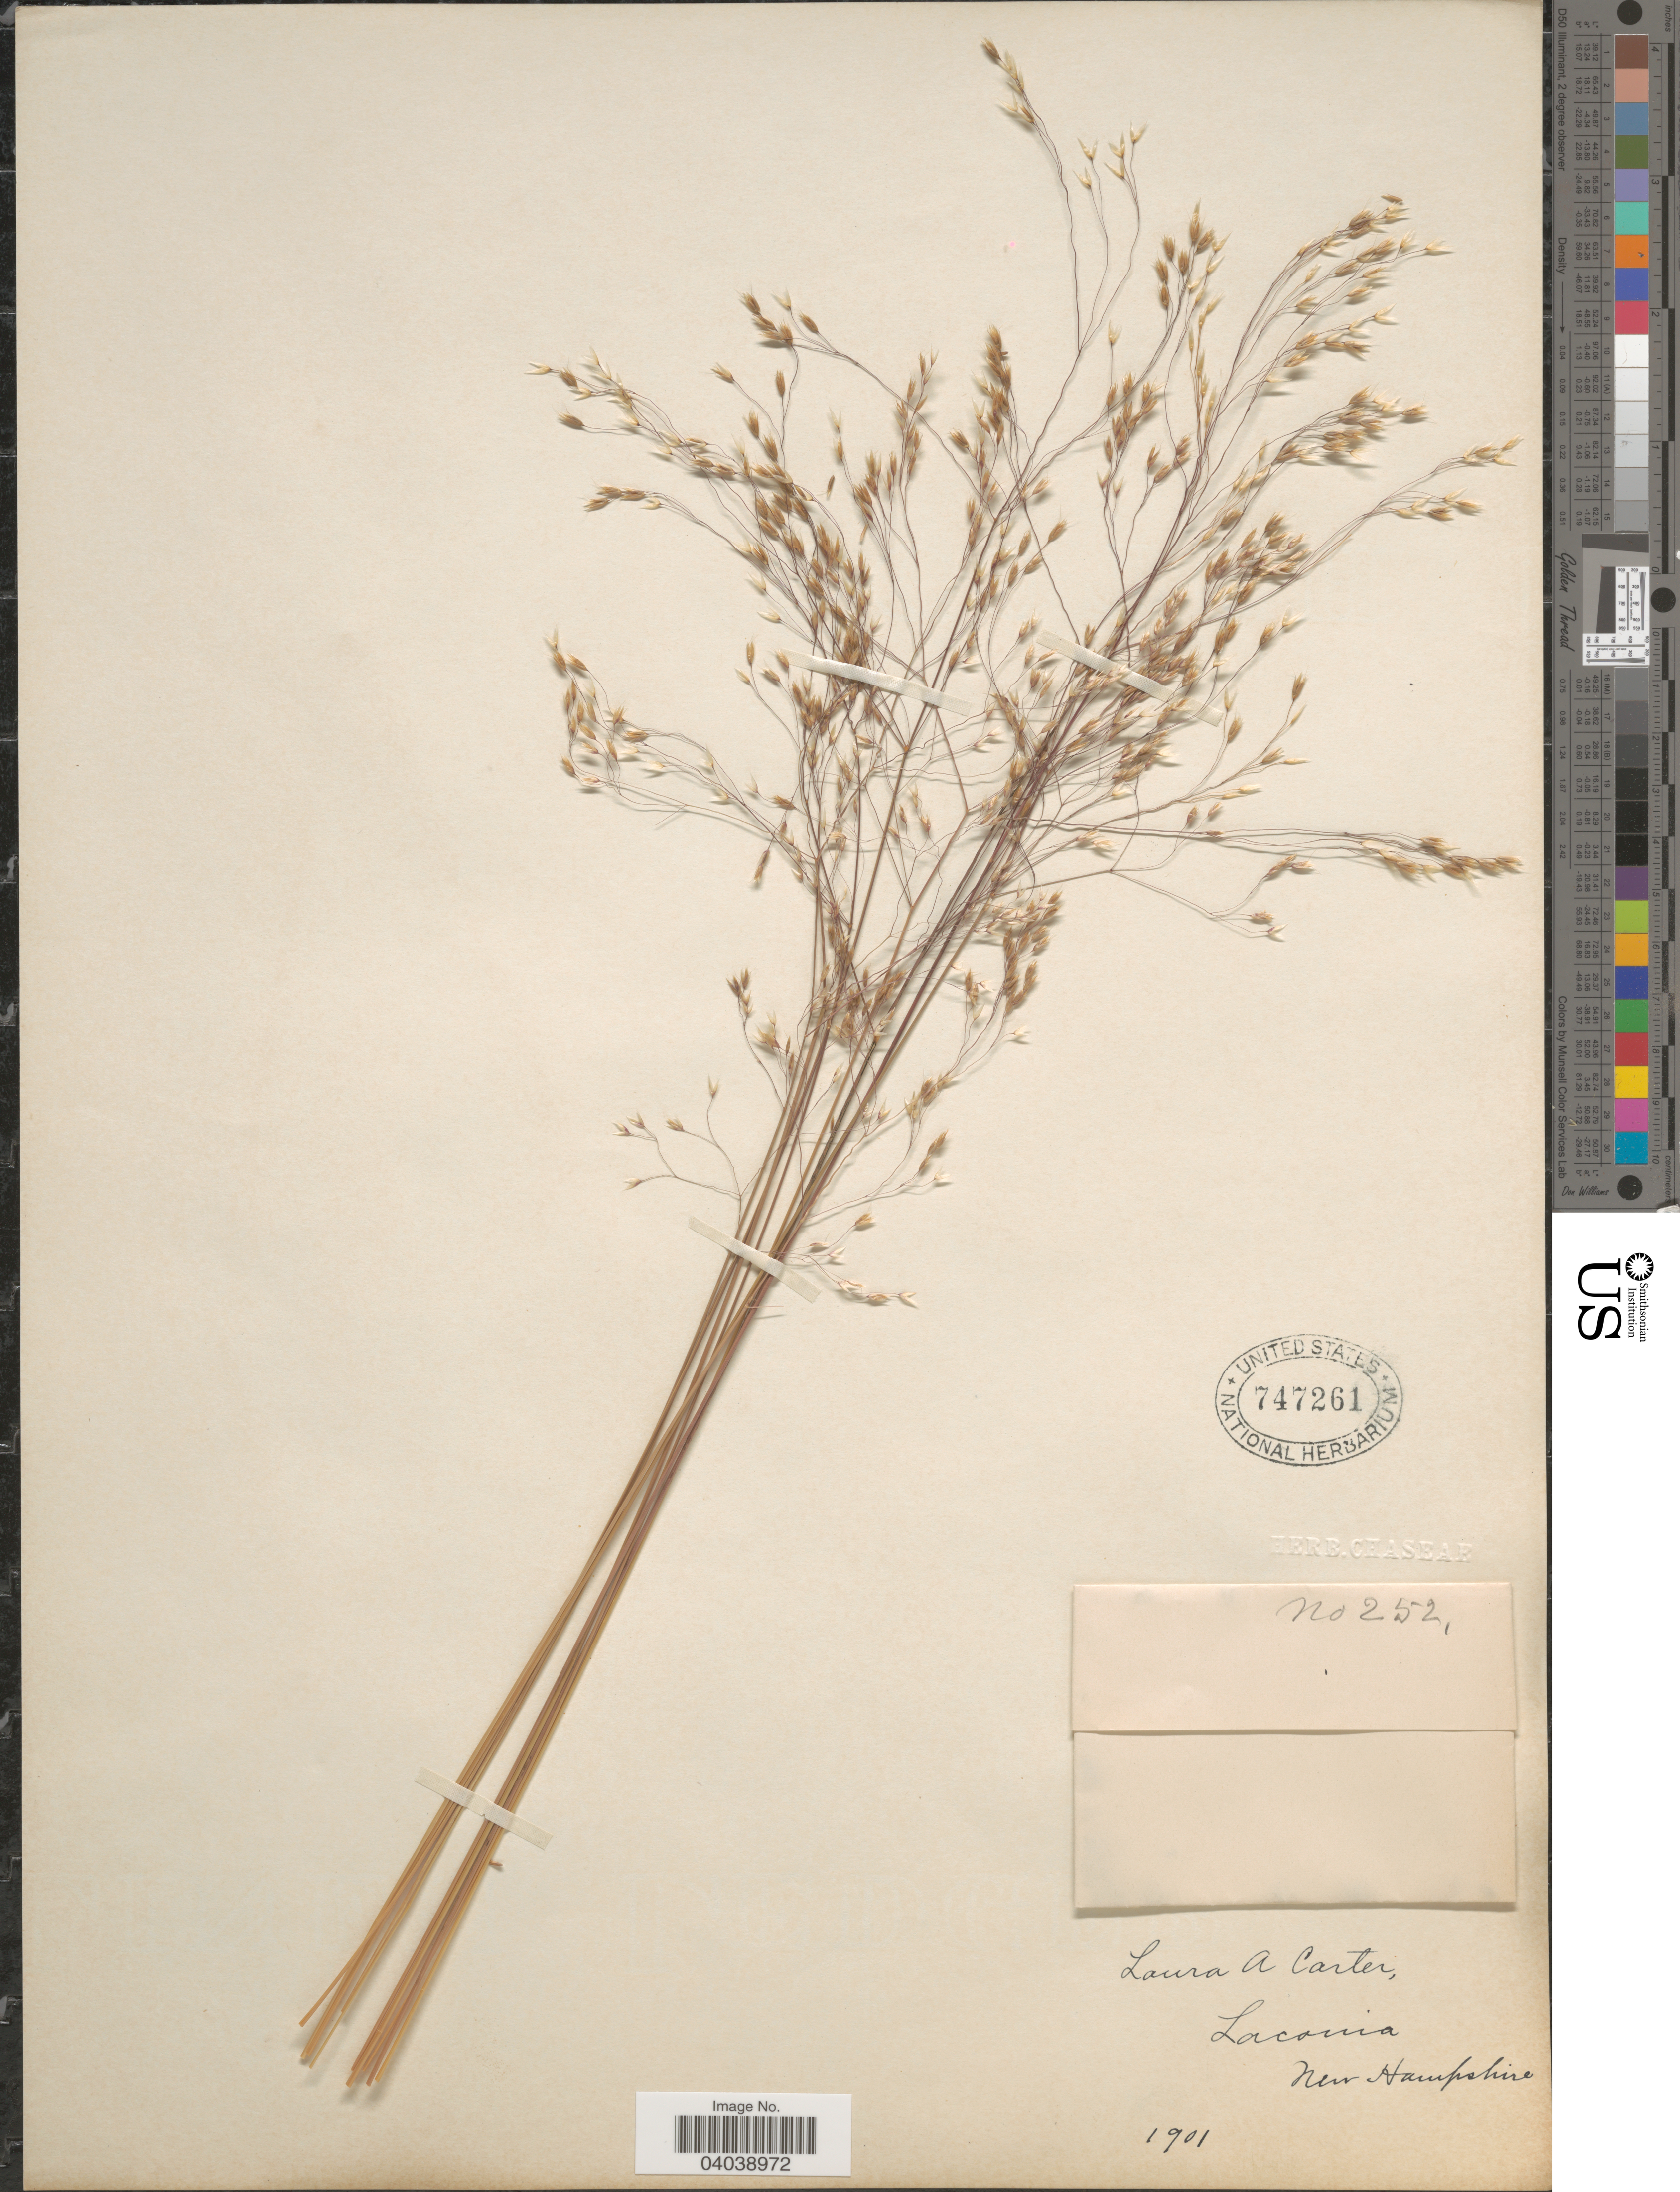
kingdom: Plantae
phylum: Tracheophyta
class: Liliopsida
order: Poales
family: Poaceae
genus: Deschampsia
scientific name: Deschampsia cespitosa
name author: (L.) P. Beauv.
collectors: L. Carter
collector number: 252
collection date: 1901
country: United States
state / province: New Hampshire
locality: Laconia.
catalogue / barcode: US 747261